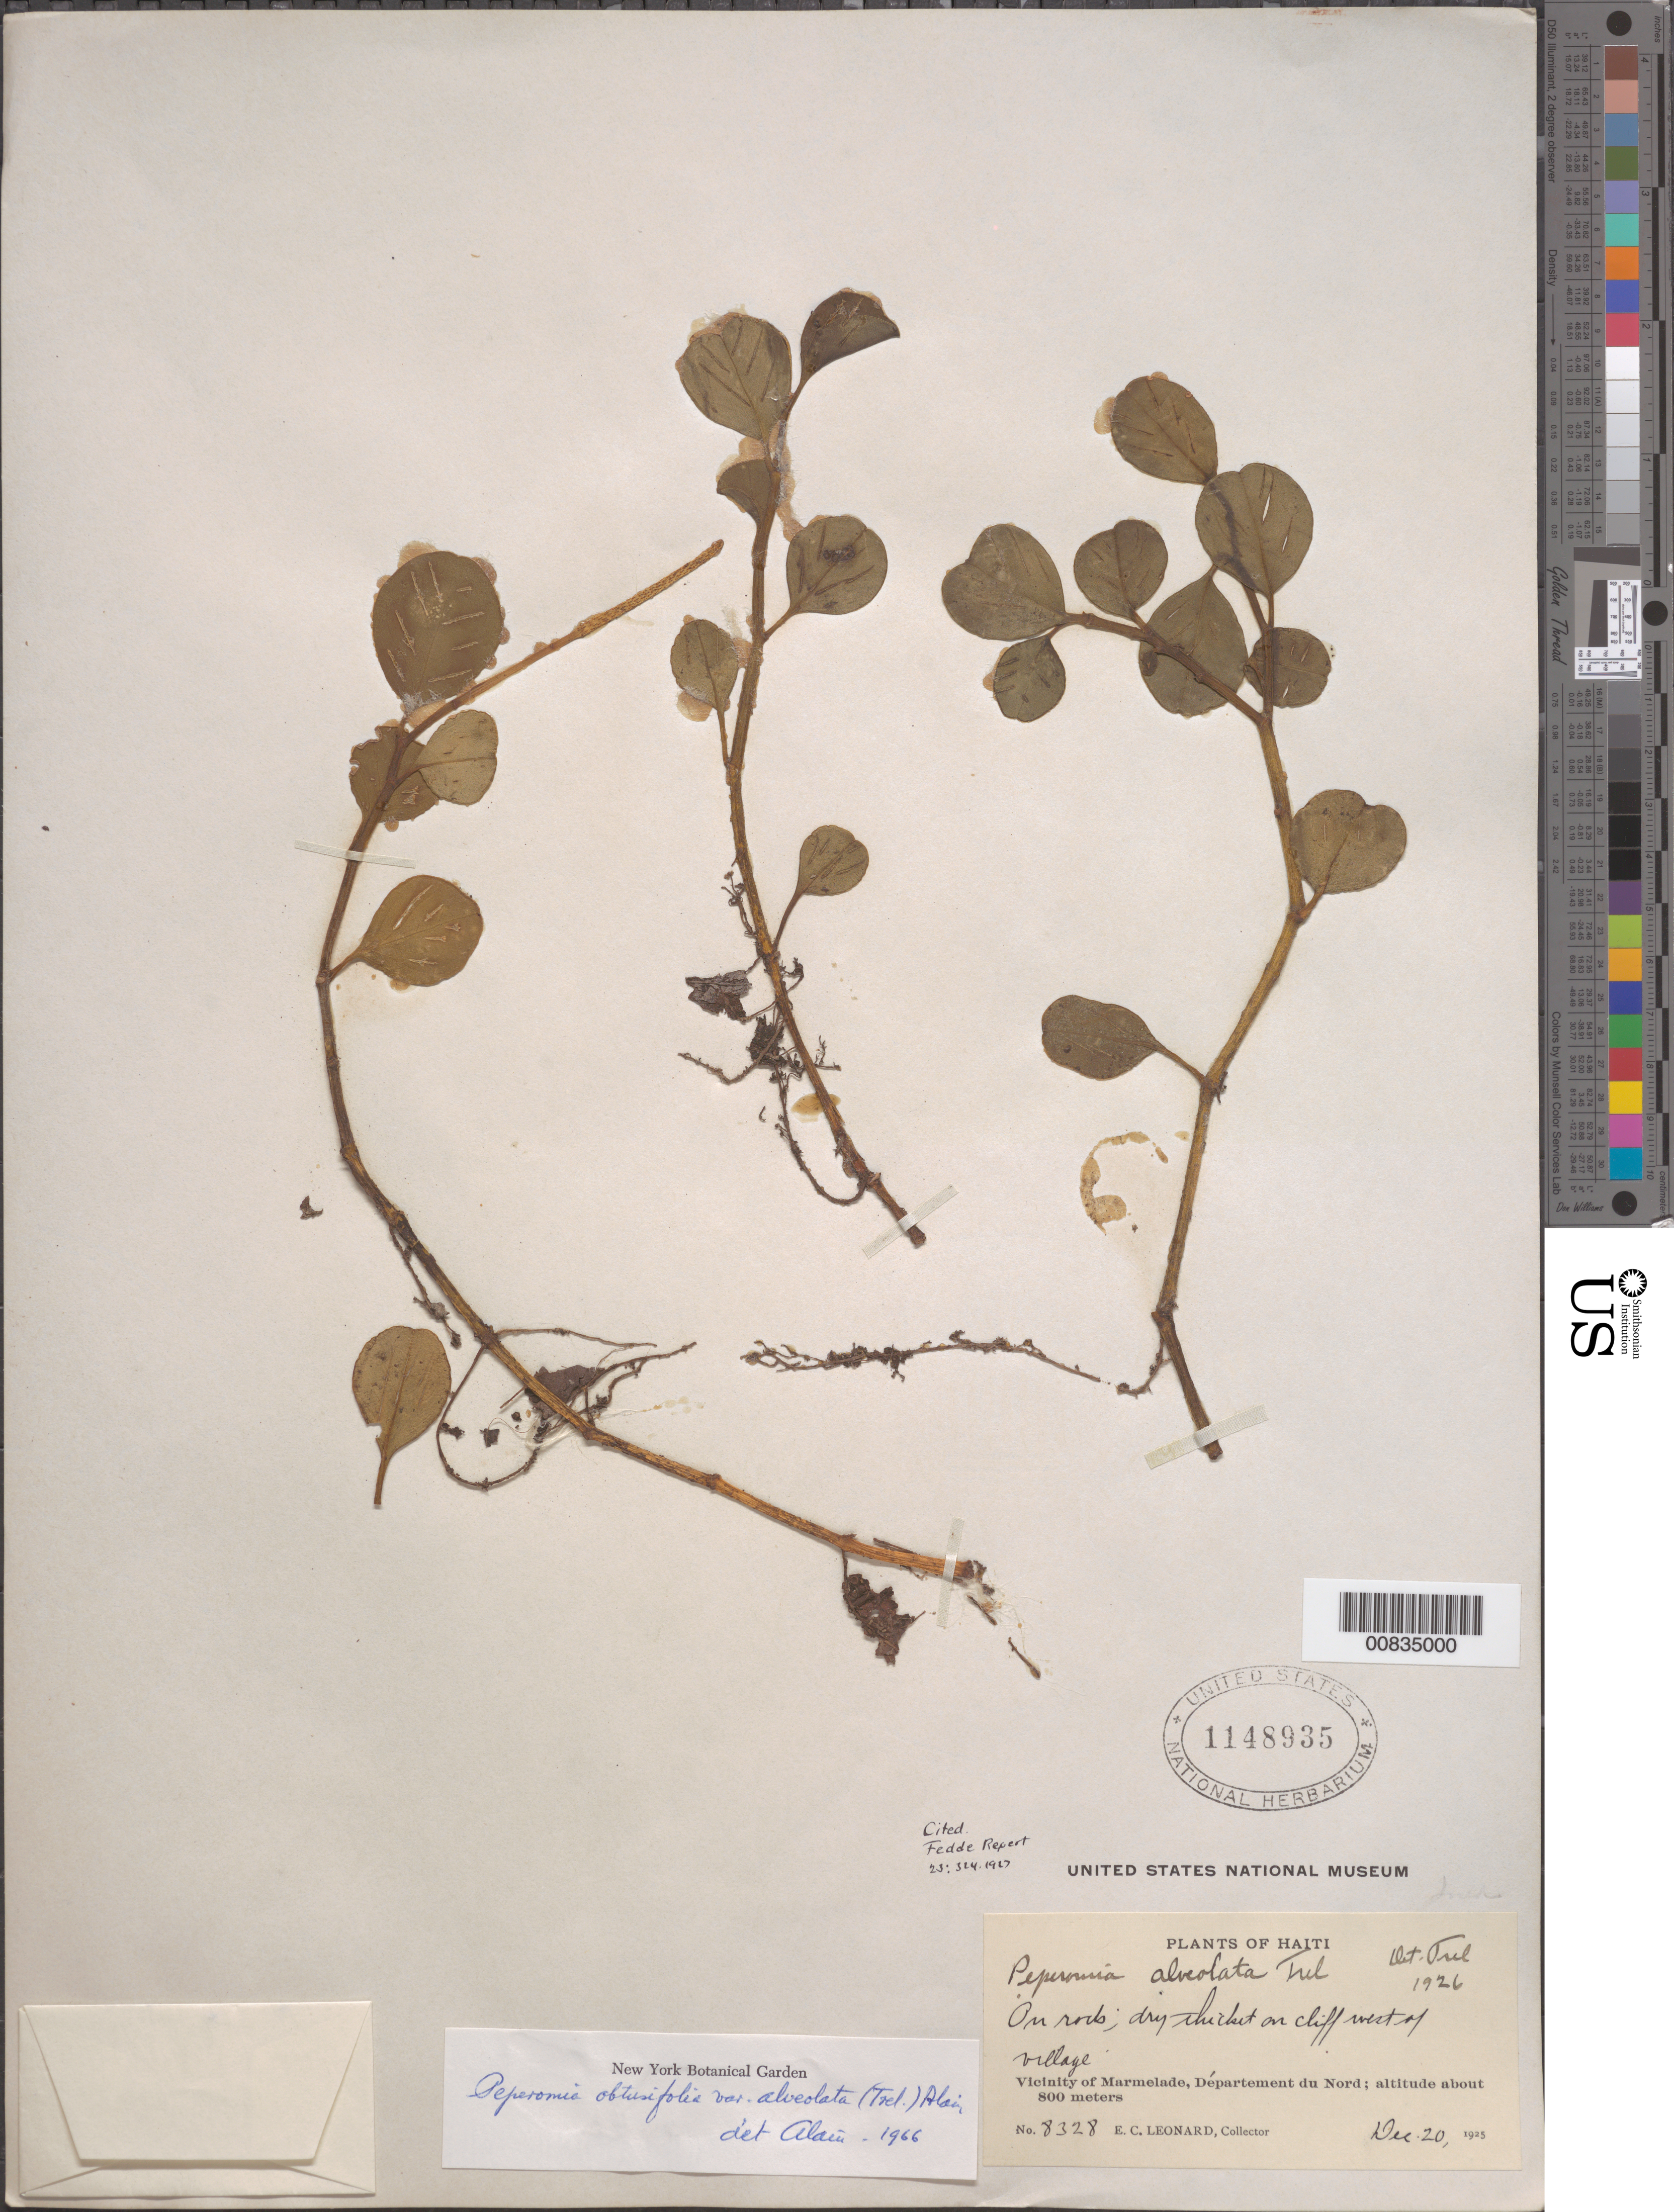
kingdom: Plantae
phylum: Tracheophyta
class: Magnoliopsida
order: Piperales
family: Piperaceae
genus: Peperomia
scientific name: Peperomia obtusifolia var. alveolata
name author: (Trel.) Alain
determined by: Liogier, Alain H.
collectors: E. C. Leonard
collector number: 8328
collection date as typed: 20 Dec 1925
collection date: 1925-12-20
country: Haiti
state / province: Nord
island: Hispaniola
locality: Vicinity of Marmelade. Cliff west of village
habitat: On rocks; dry thicket.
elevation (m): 800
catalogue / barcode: US 1148935